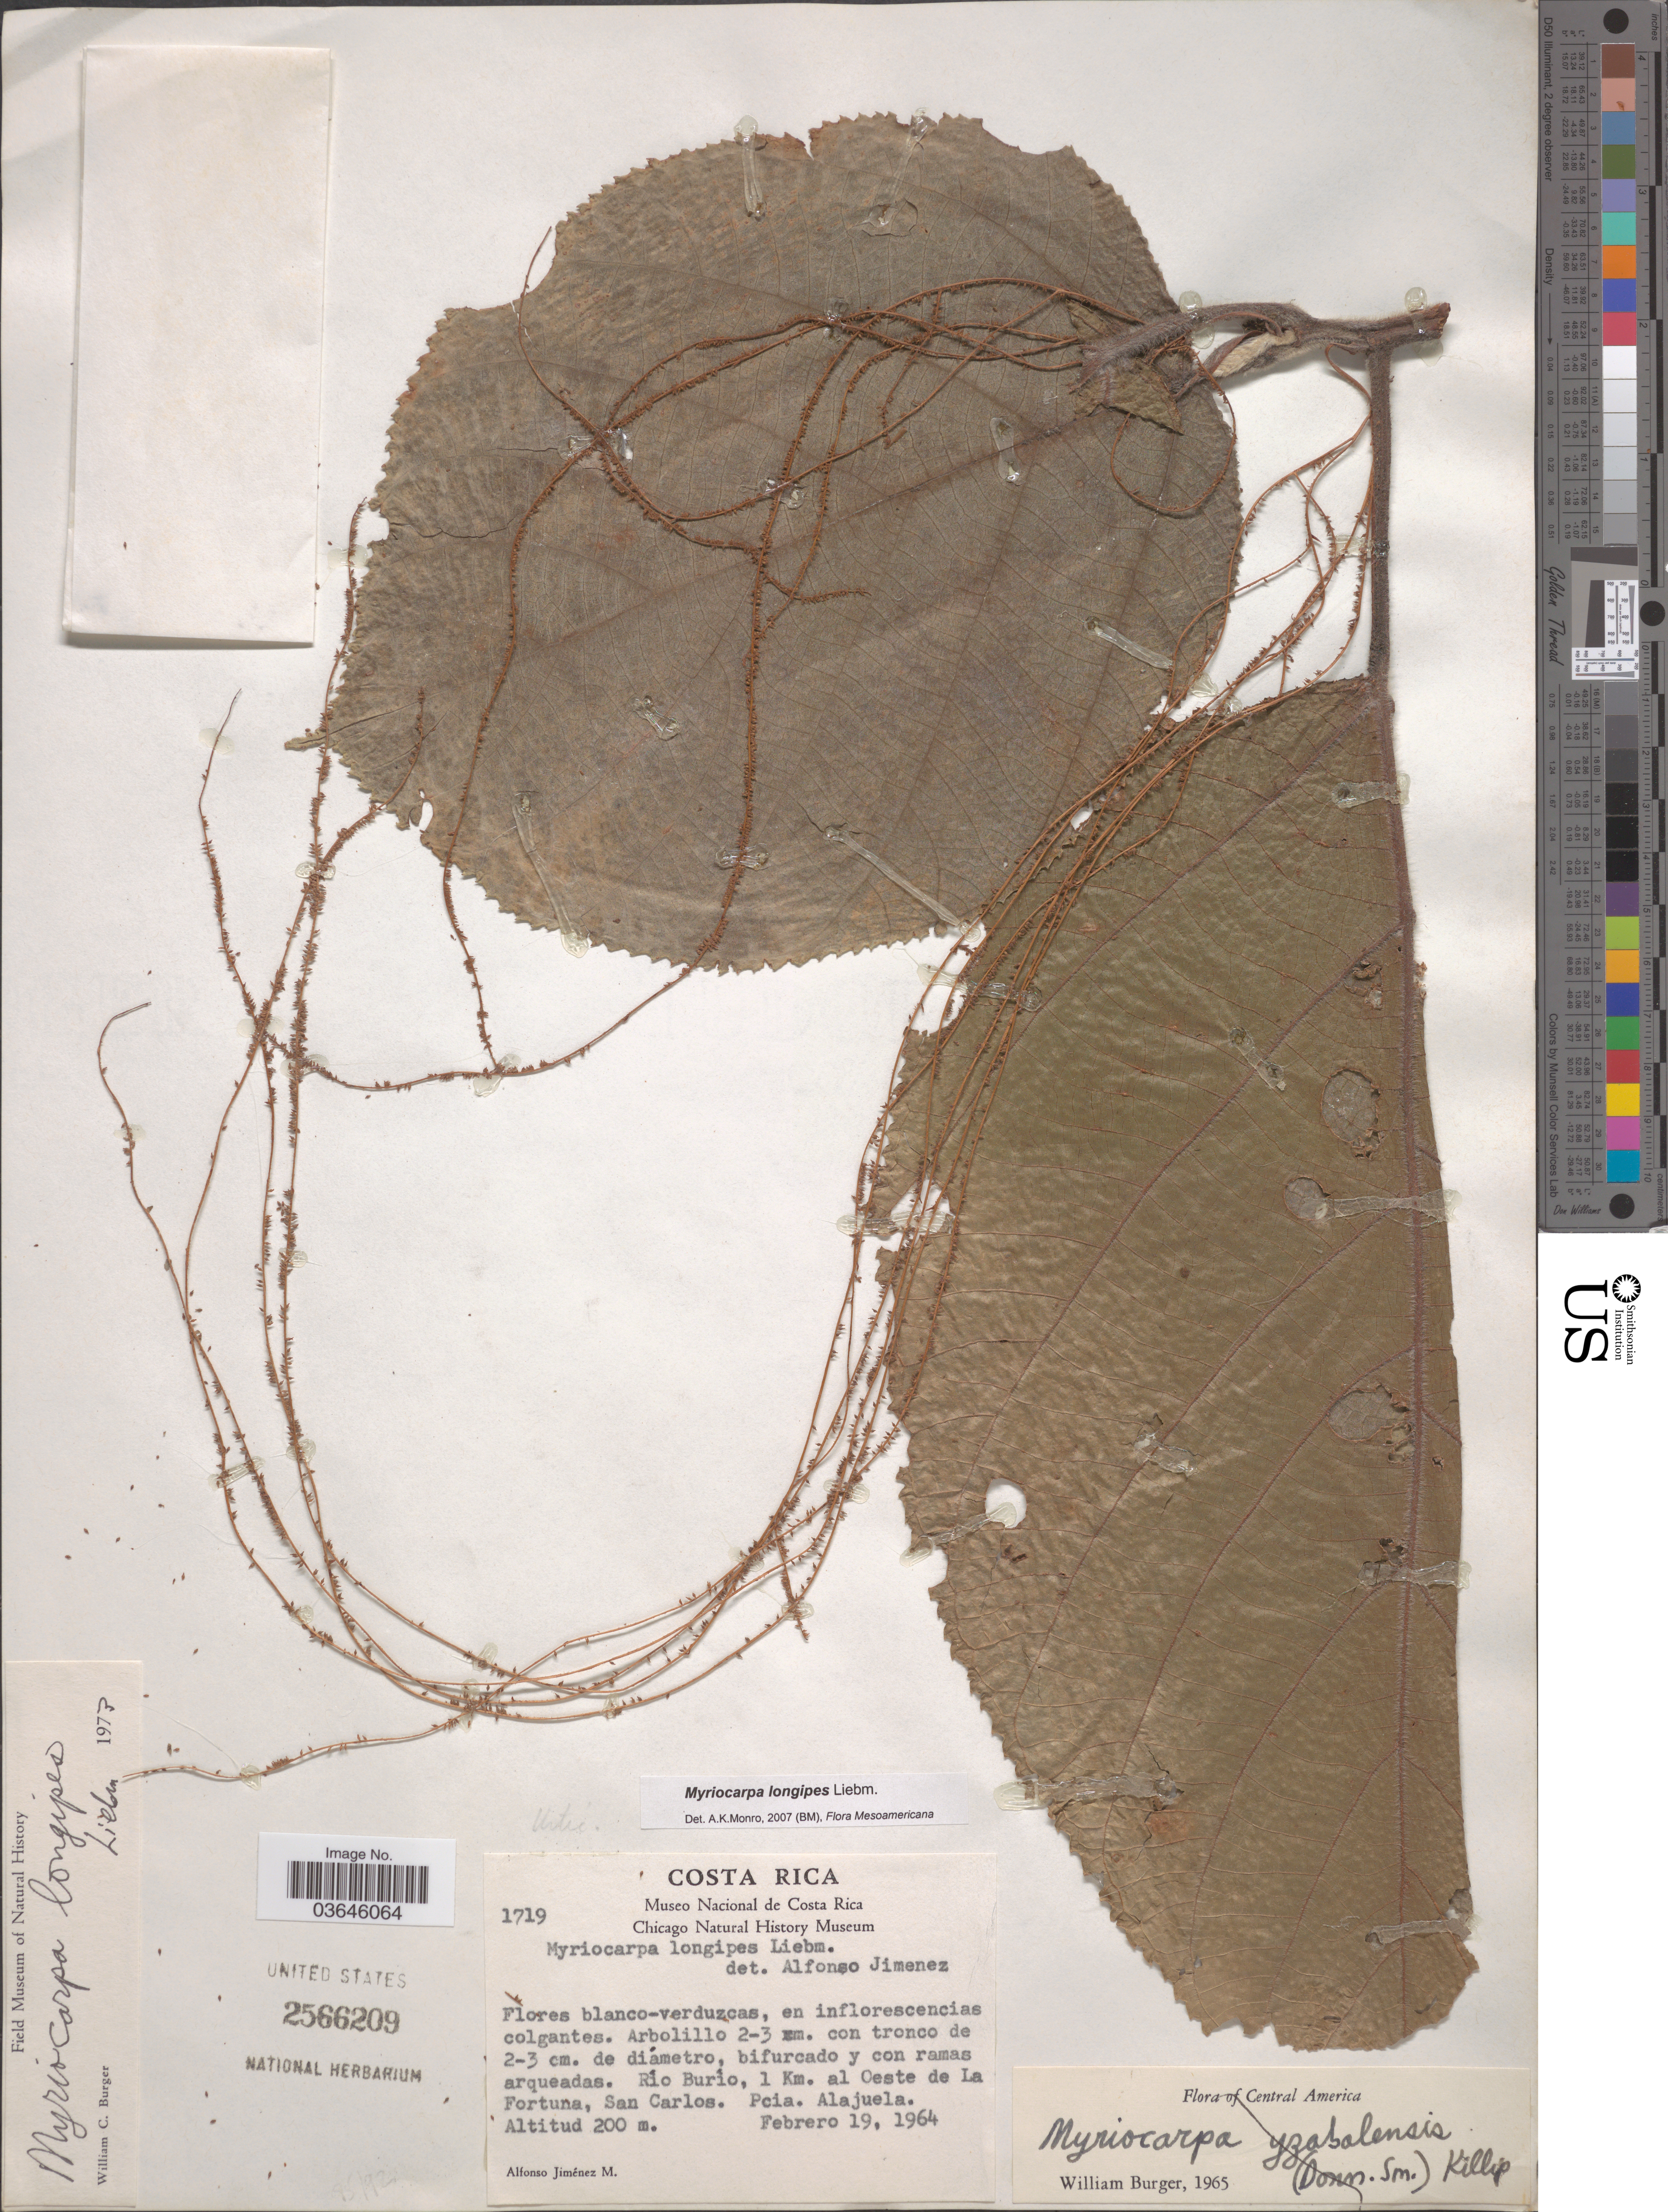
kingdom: Plantae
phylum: Tracheophyta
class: Magnoliopsida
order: Rosales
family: Urticaceae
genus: Myriocarpa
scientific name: Myriocarpa longipes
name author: Liebm.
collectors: A. Jimenez M.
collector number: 1719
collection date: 1964-02-19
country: Costa Rica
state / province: Alajuela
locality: Río Burío, 1 Km. al Oeste de La Fortuna, San Carlos. Pcia. Alajuela.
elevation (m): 200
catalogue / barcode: US 2566209